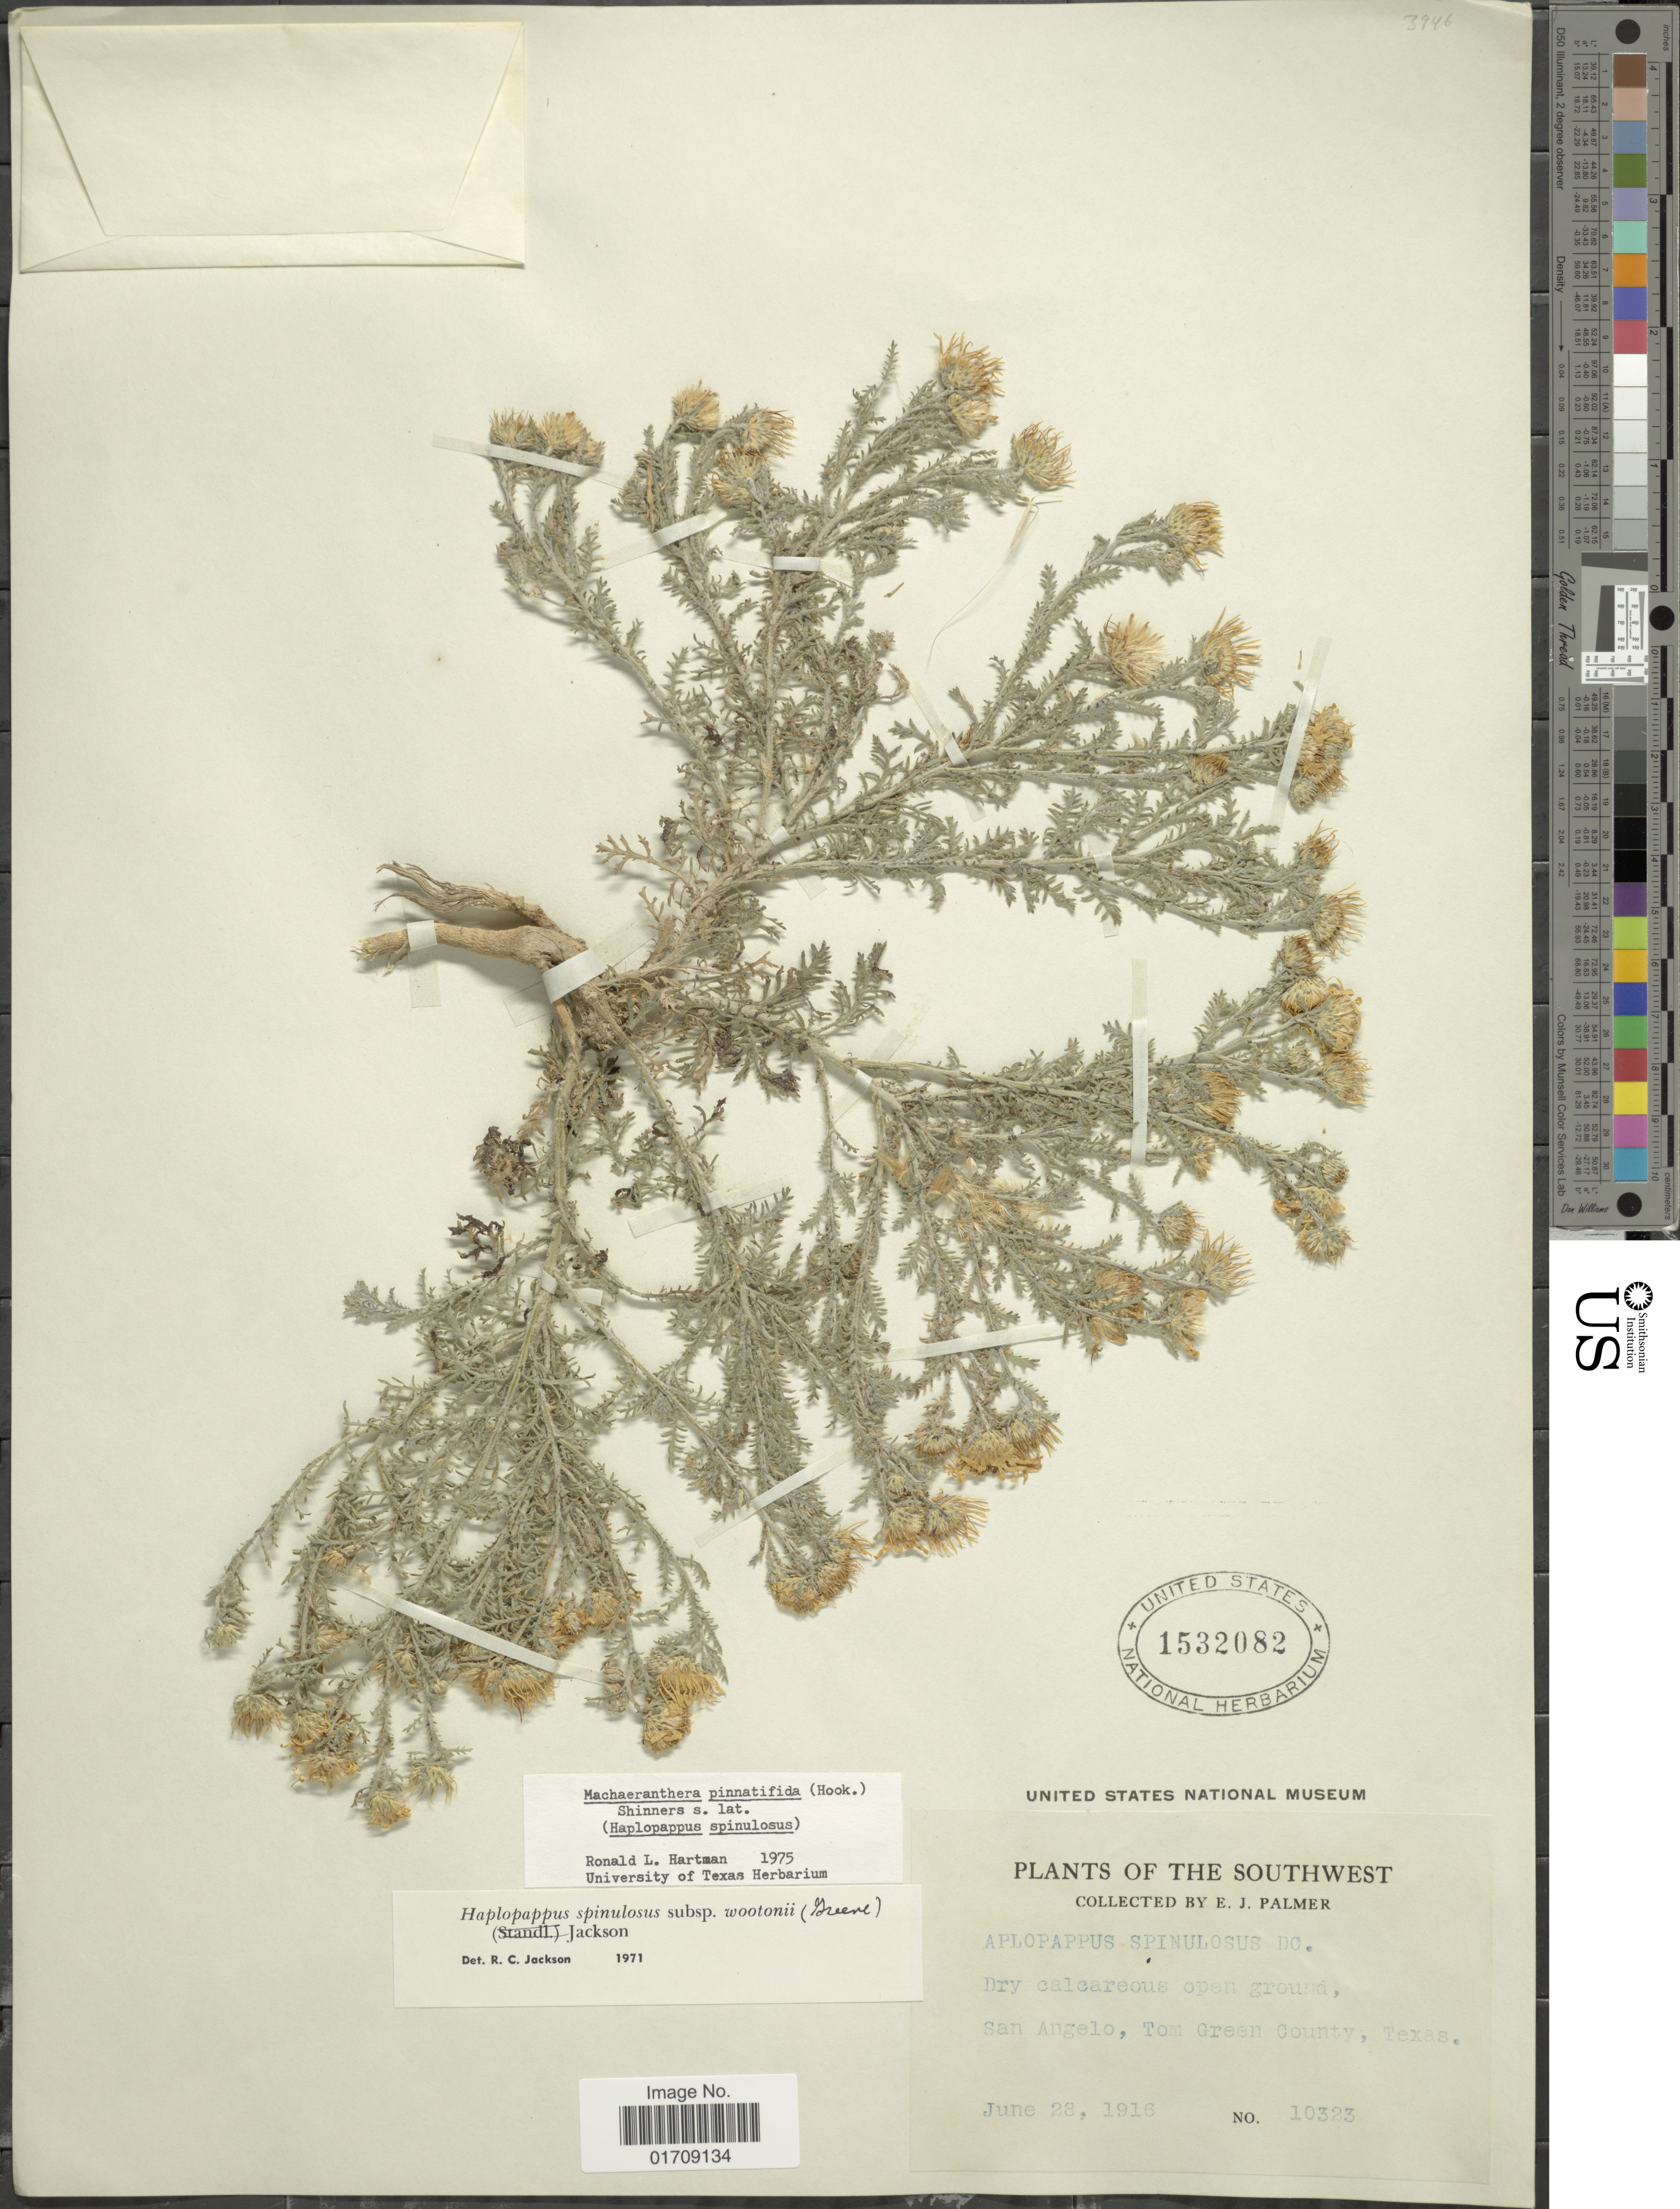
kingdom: Plantae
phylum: Tracheophyta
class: Magnoliopsida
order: Asterales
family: Asteraceae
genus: Machaeranthera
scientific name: Machaeranthera pinnatifida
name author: (Hook.) Shinners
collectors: E. J. Palmer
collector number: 10323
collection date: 1916-06-28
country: United States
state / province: Texas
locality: The Southwest, San Angelo, Tom Green County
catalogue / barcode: US 1532082